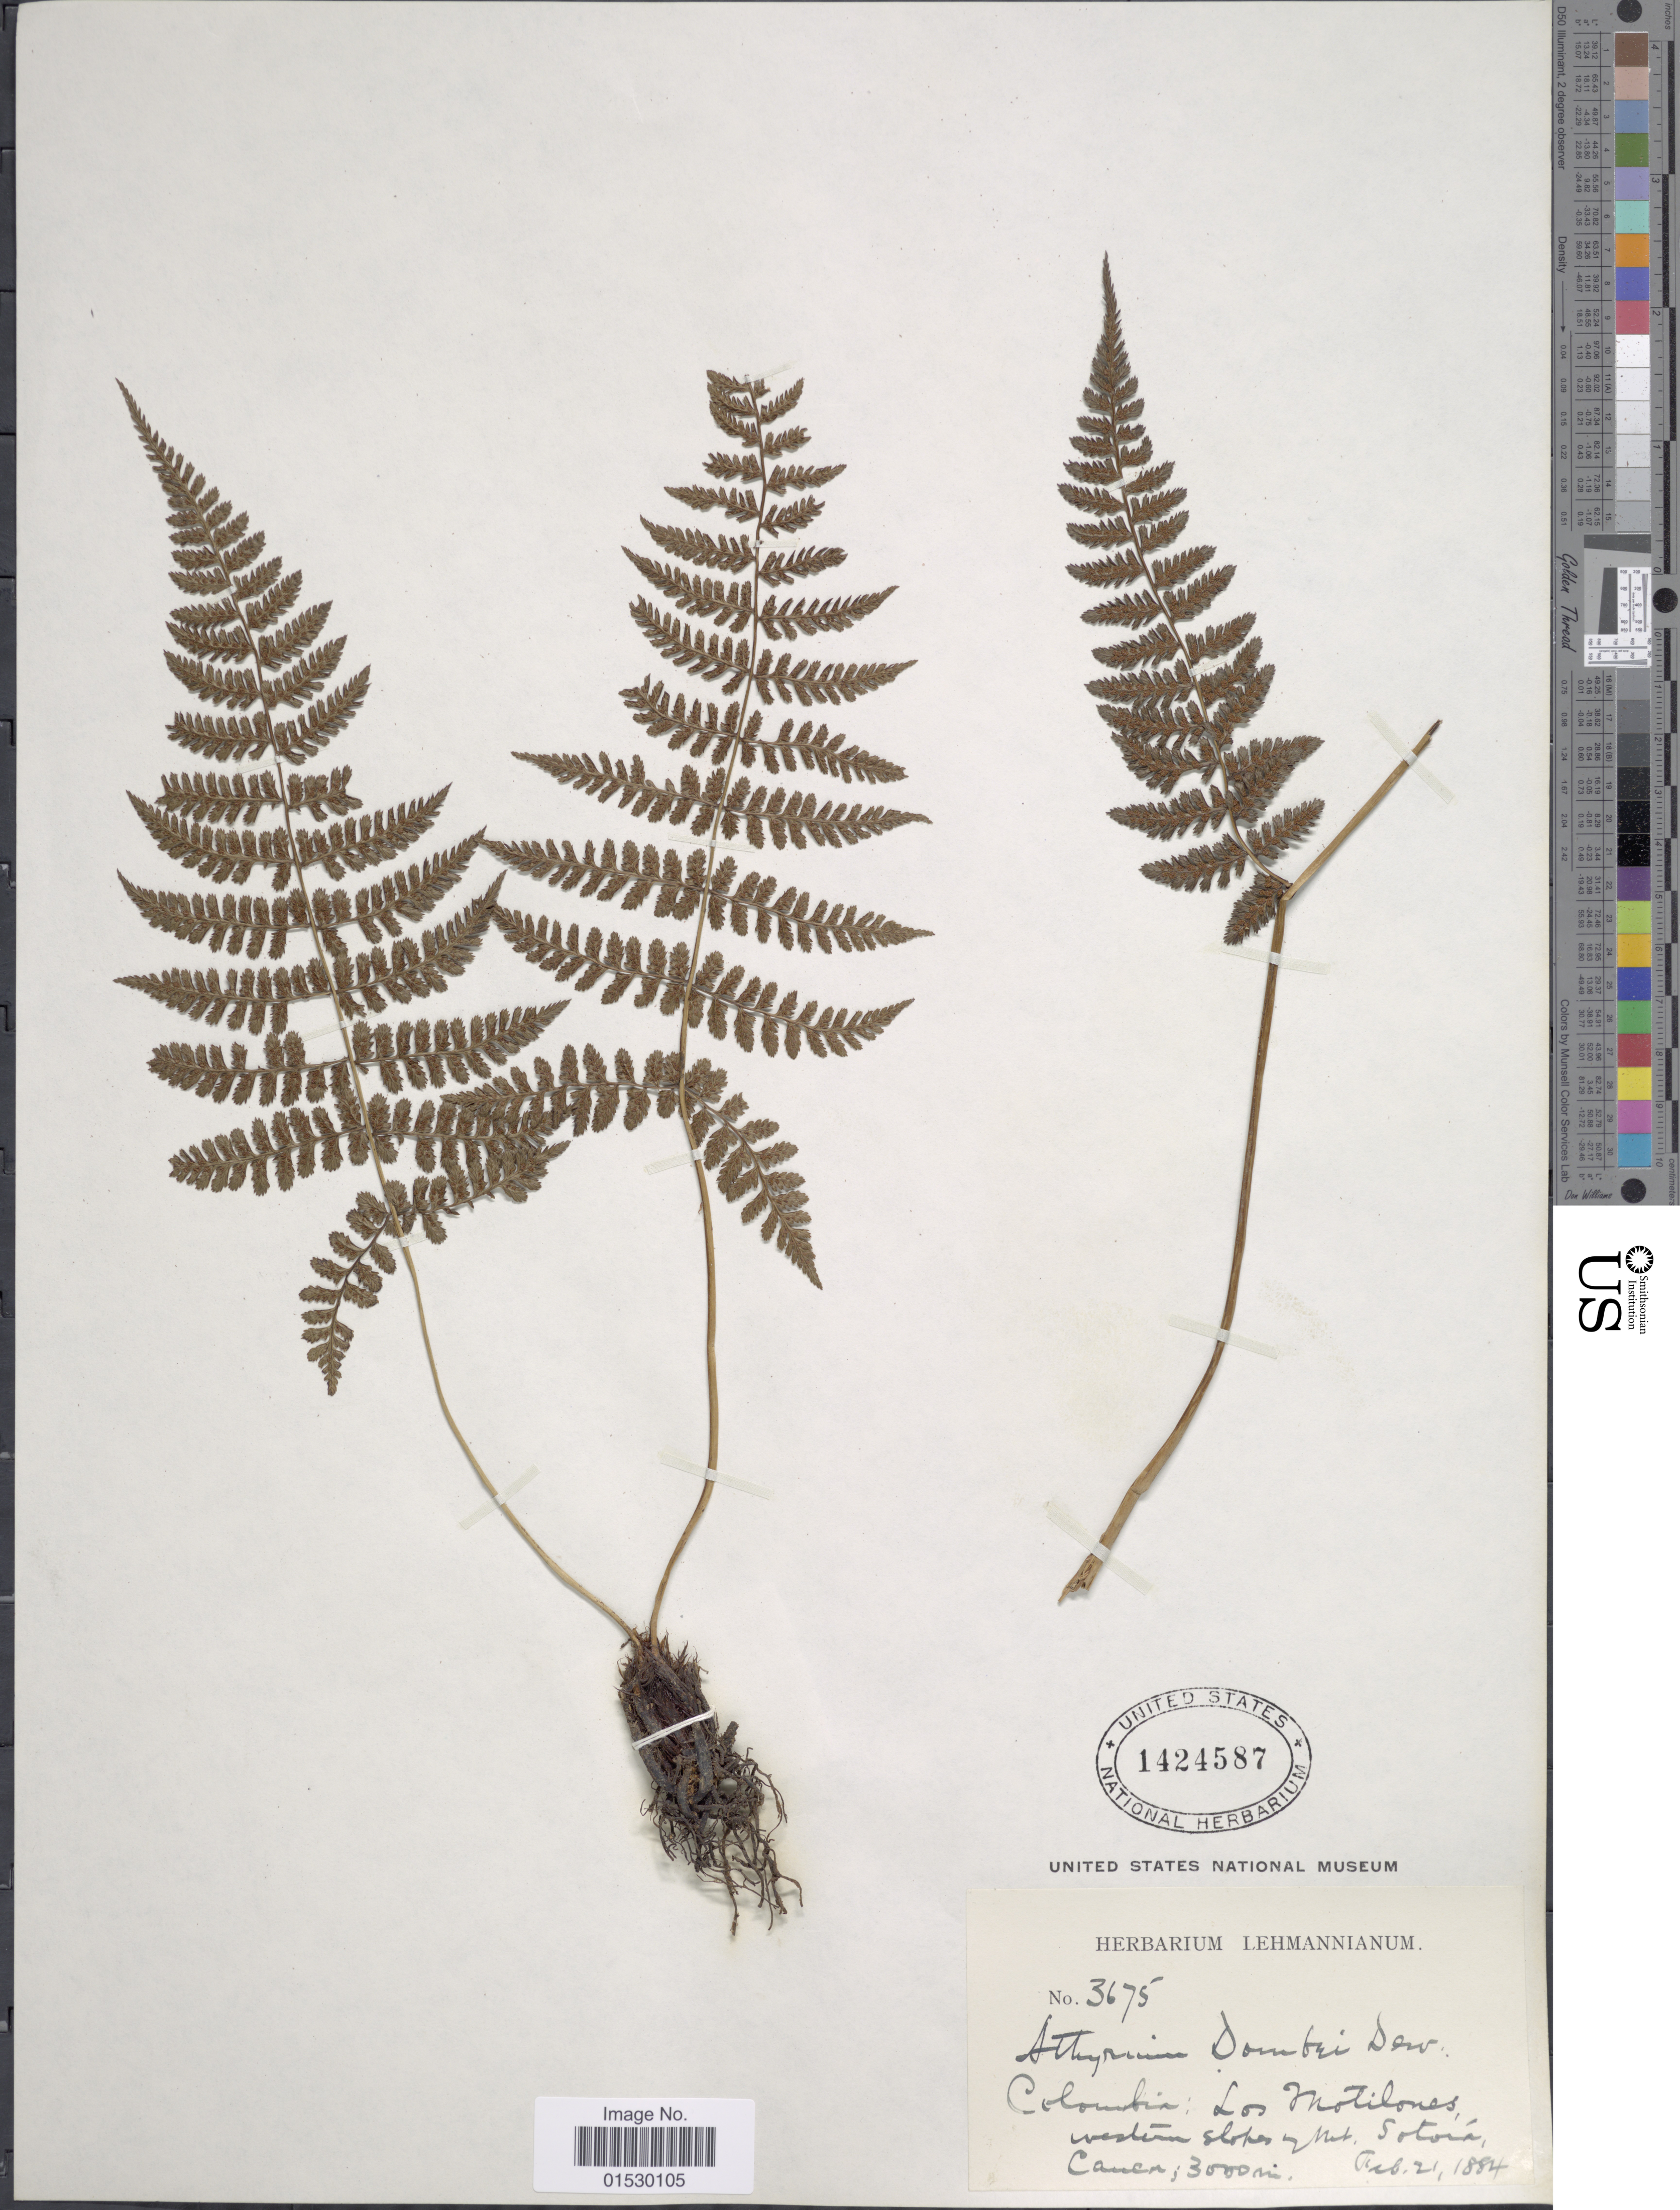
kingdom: Plantae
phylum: Tracheophyta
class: Polypodiopsida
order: Polypodiales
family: Athyriaceae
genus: Athyrium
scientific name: Athyrium dombei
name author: (Desv.) C. Chr.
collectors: ex herb. Lehmannianum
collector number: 3675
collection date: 1884-02-21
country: Colombia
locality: Los Motilones western slopes of Mt Sotora Cauca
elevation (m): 3000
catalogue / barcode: US 1424587